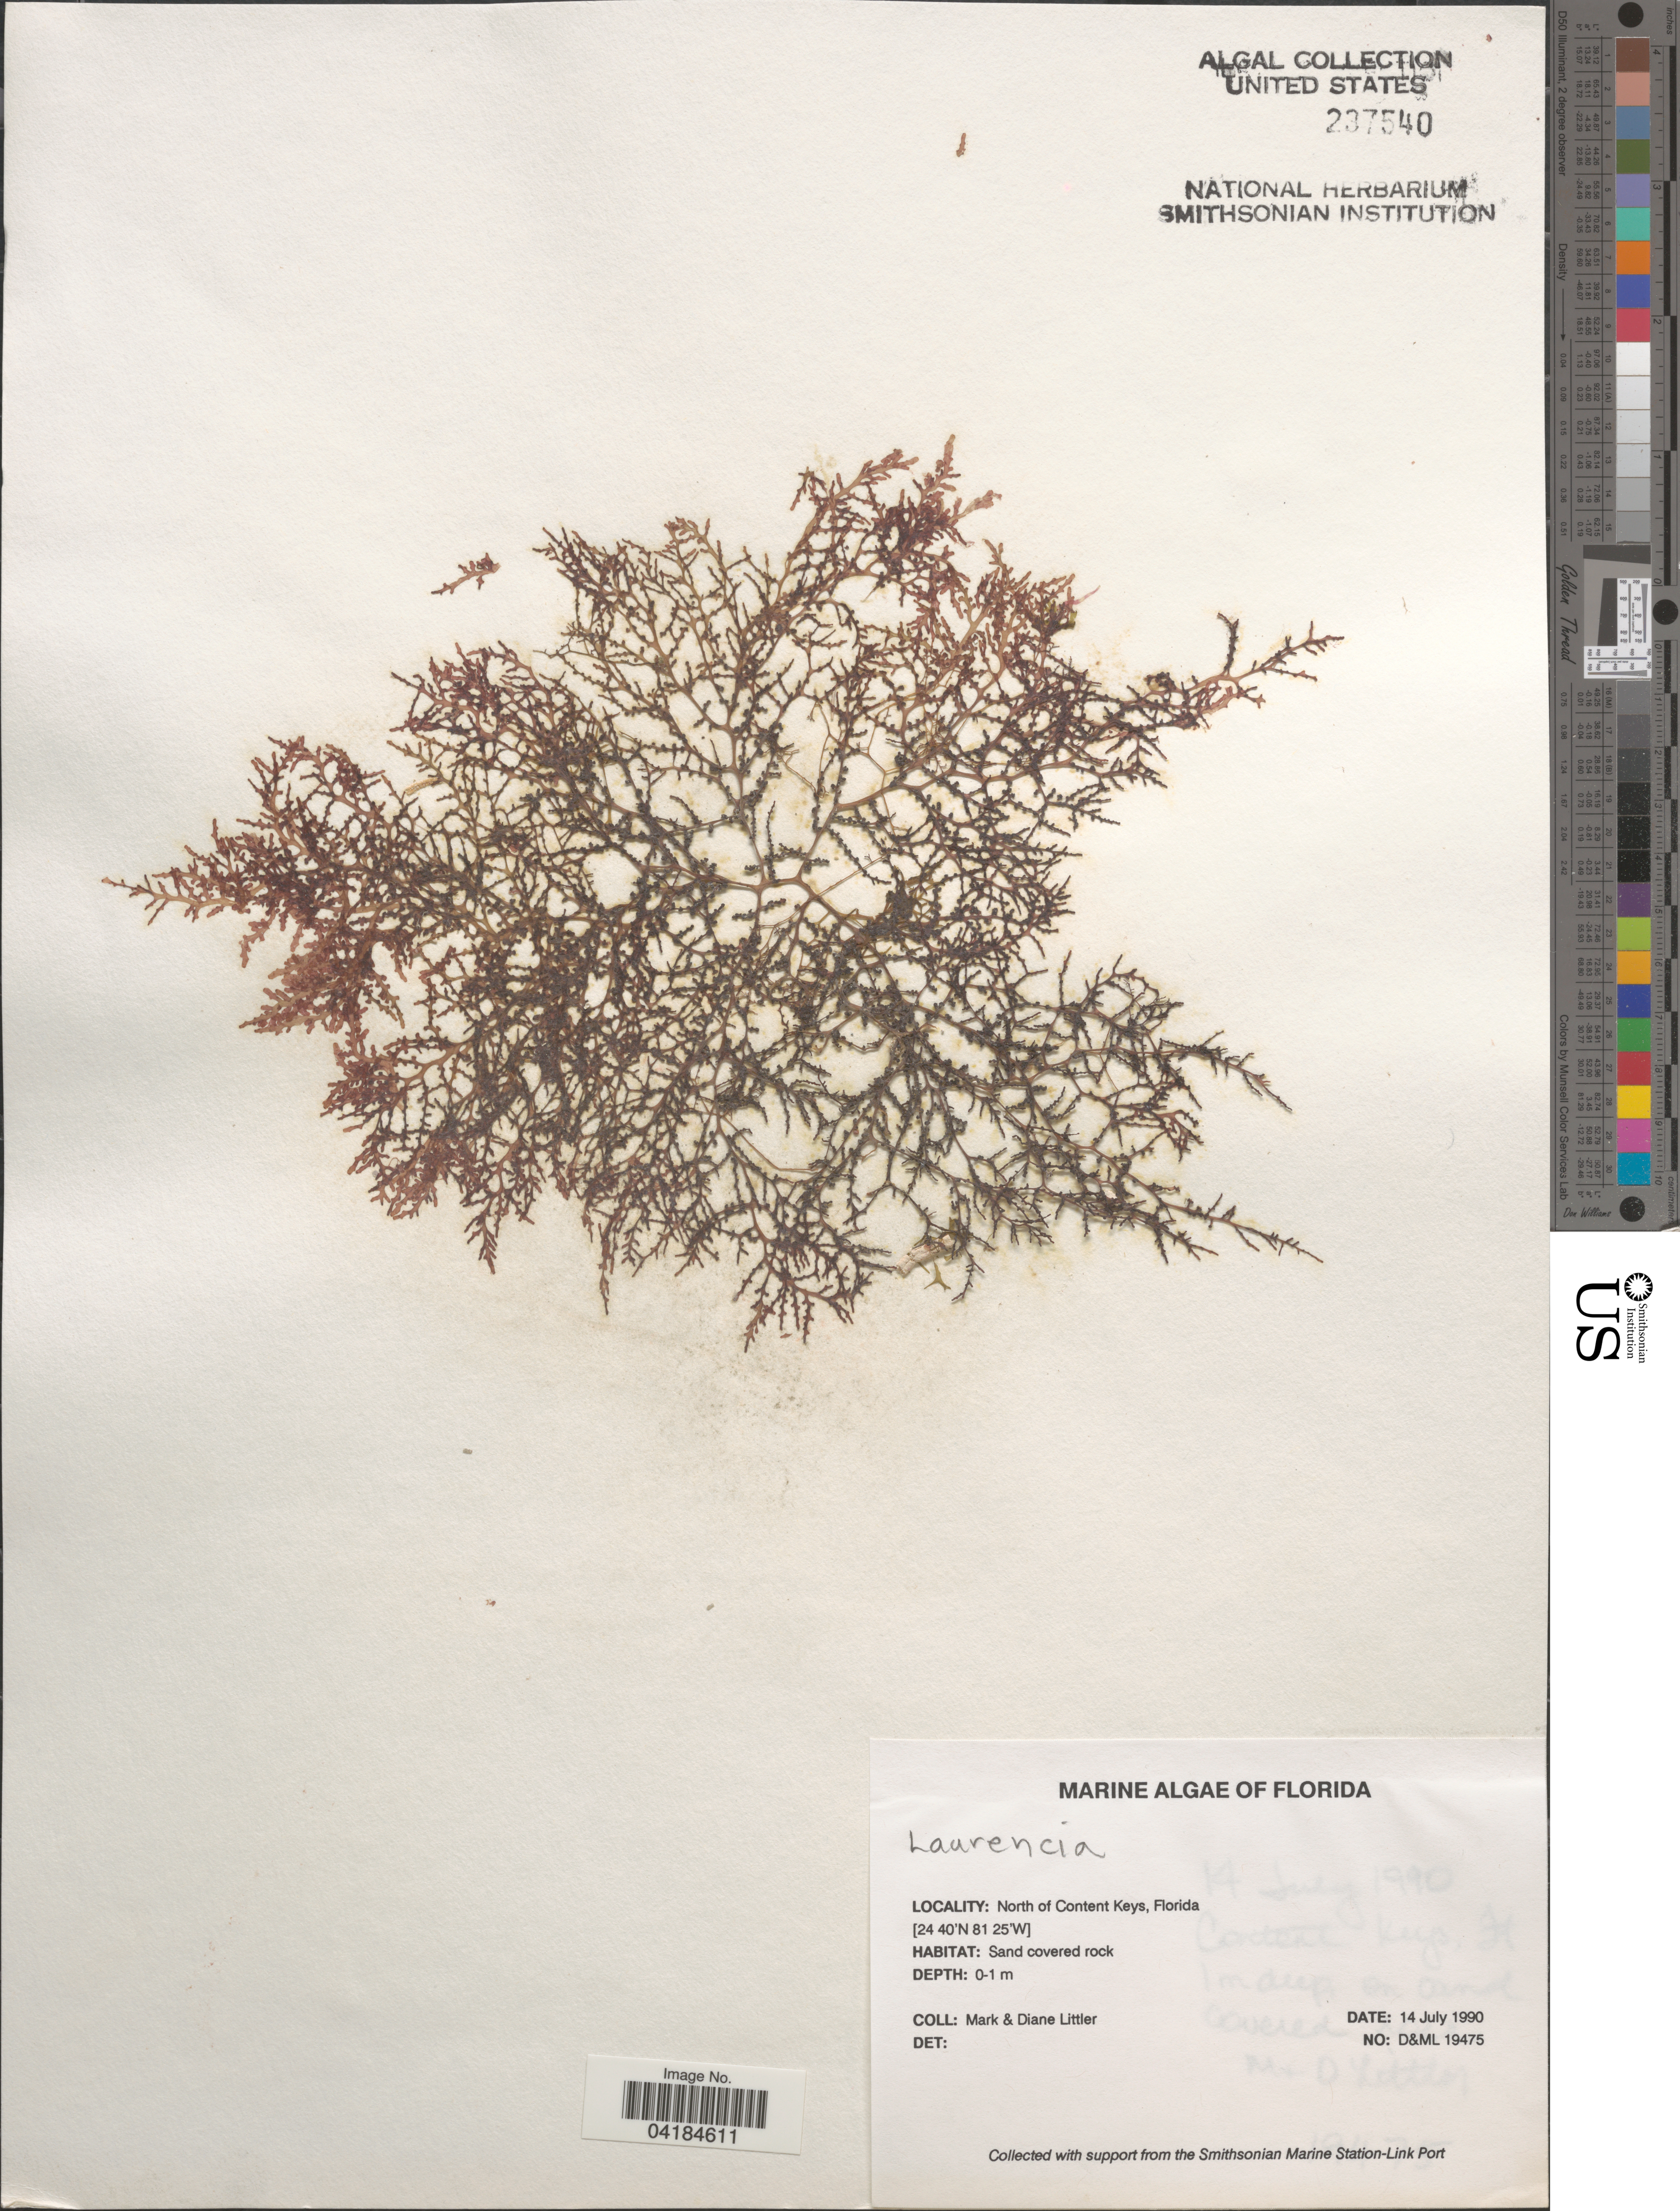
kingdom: Plantae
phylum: Rhodophyta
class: Florideophyceae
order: Ceramiales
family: Rhodomelaceae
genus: Laurencia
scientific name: Laurencia sp.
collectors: M. Littler & D. S. Littler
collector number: D&ML19475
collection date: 1990-07-14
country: United States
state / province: Florida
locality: North of Content Keys.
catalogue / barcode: US 237540